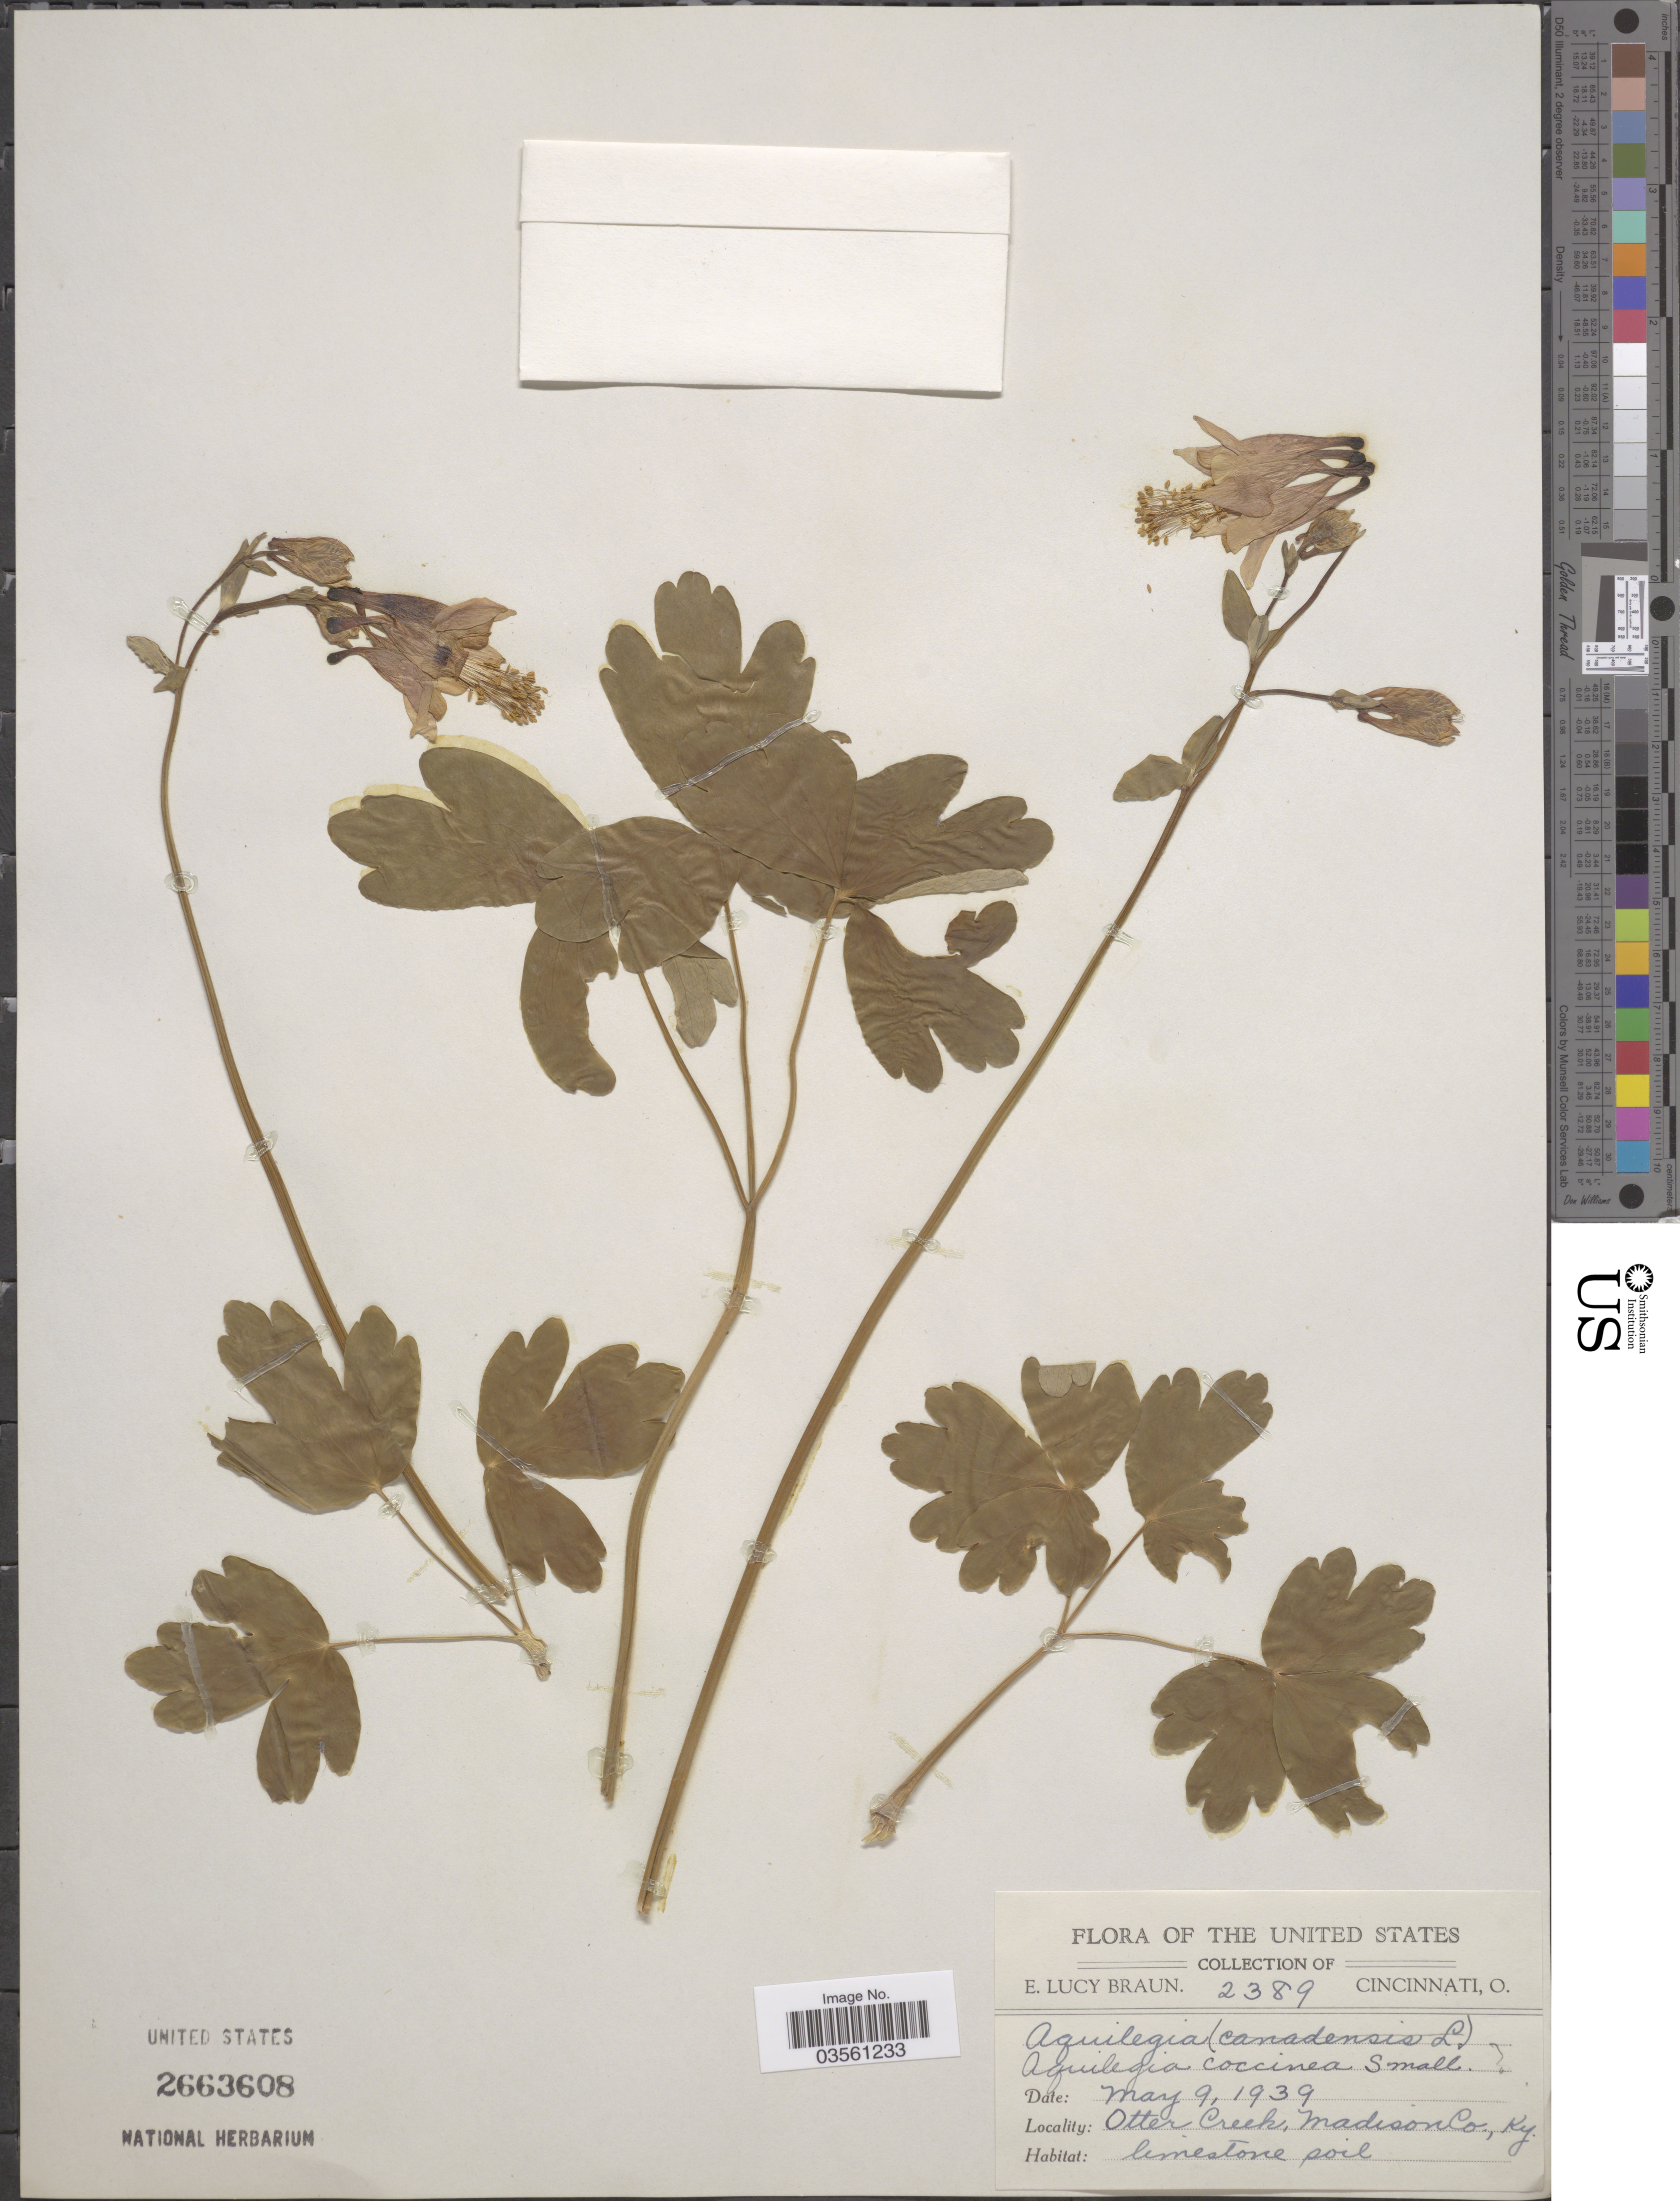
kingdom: Plantae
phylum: Tracheophyta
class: Magnoliopsida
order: Ranunculales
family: Ranunculaceae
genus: Aquilegia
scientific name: Aquilegia canadensis var. coccinea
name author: (Small) Munz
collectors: E. L. Braun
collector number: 2389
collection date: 1939-05-09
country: United States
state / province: Kentucky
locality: Otter Creek, Madison Co.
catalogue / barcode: US 2663608